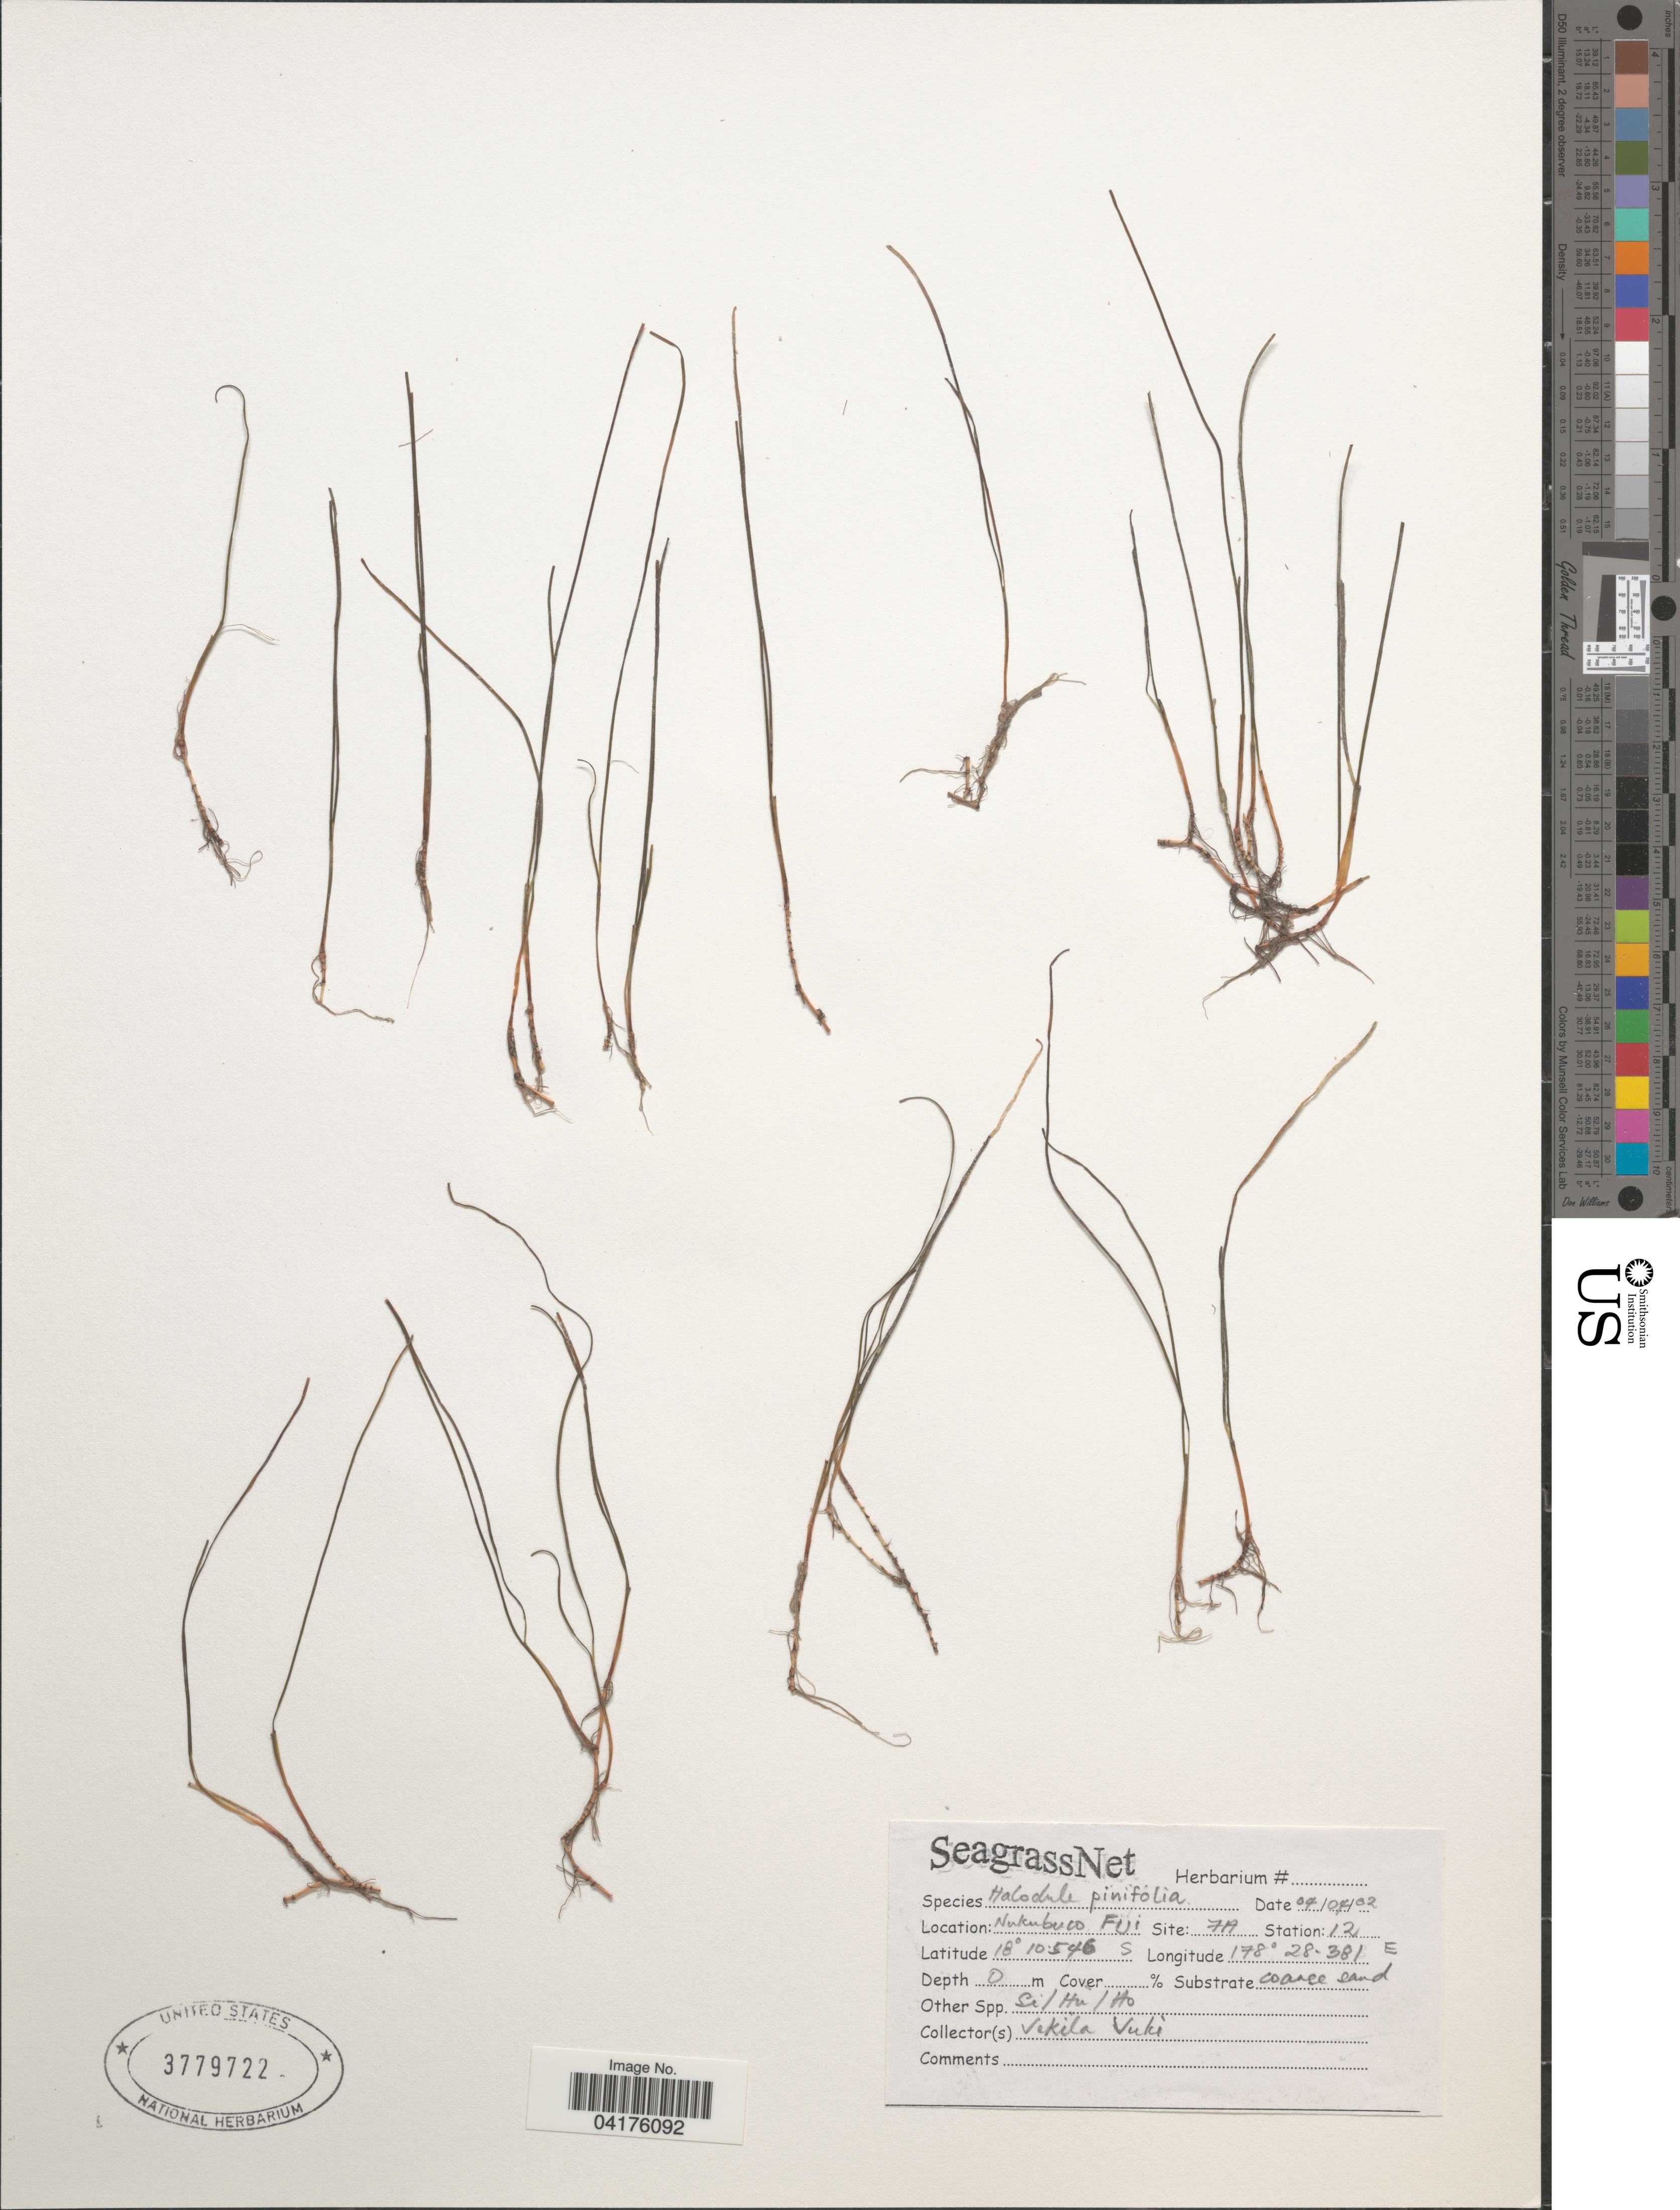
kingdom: Plantae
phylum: Tracheophyta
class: Liliopsida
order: Alismatales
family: Cymodoceaceae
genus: Halodule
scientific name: Halodule pinifolia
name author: (Miki) Hartog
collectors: V. Vuki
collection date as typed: Transcribed d/m/y: 4/4/2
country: Fiji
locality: Nukubuco. Site: 7A. Station: 12.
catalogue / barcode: US 3779722